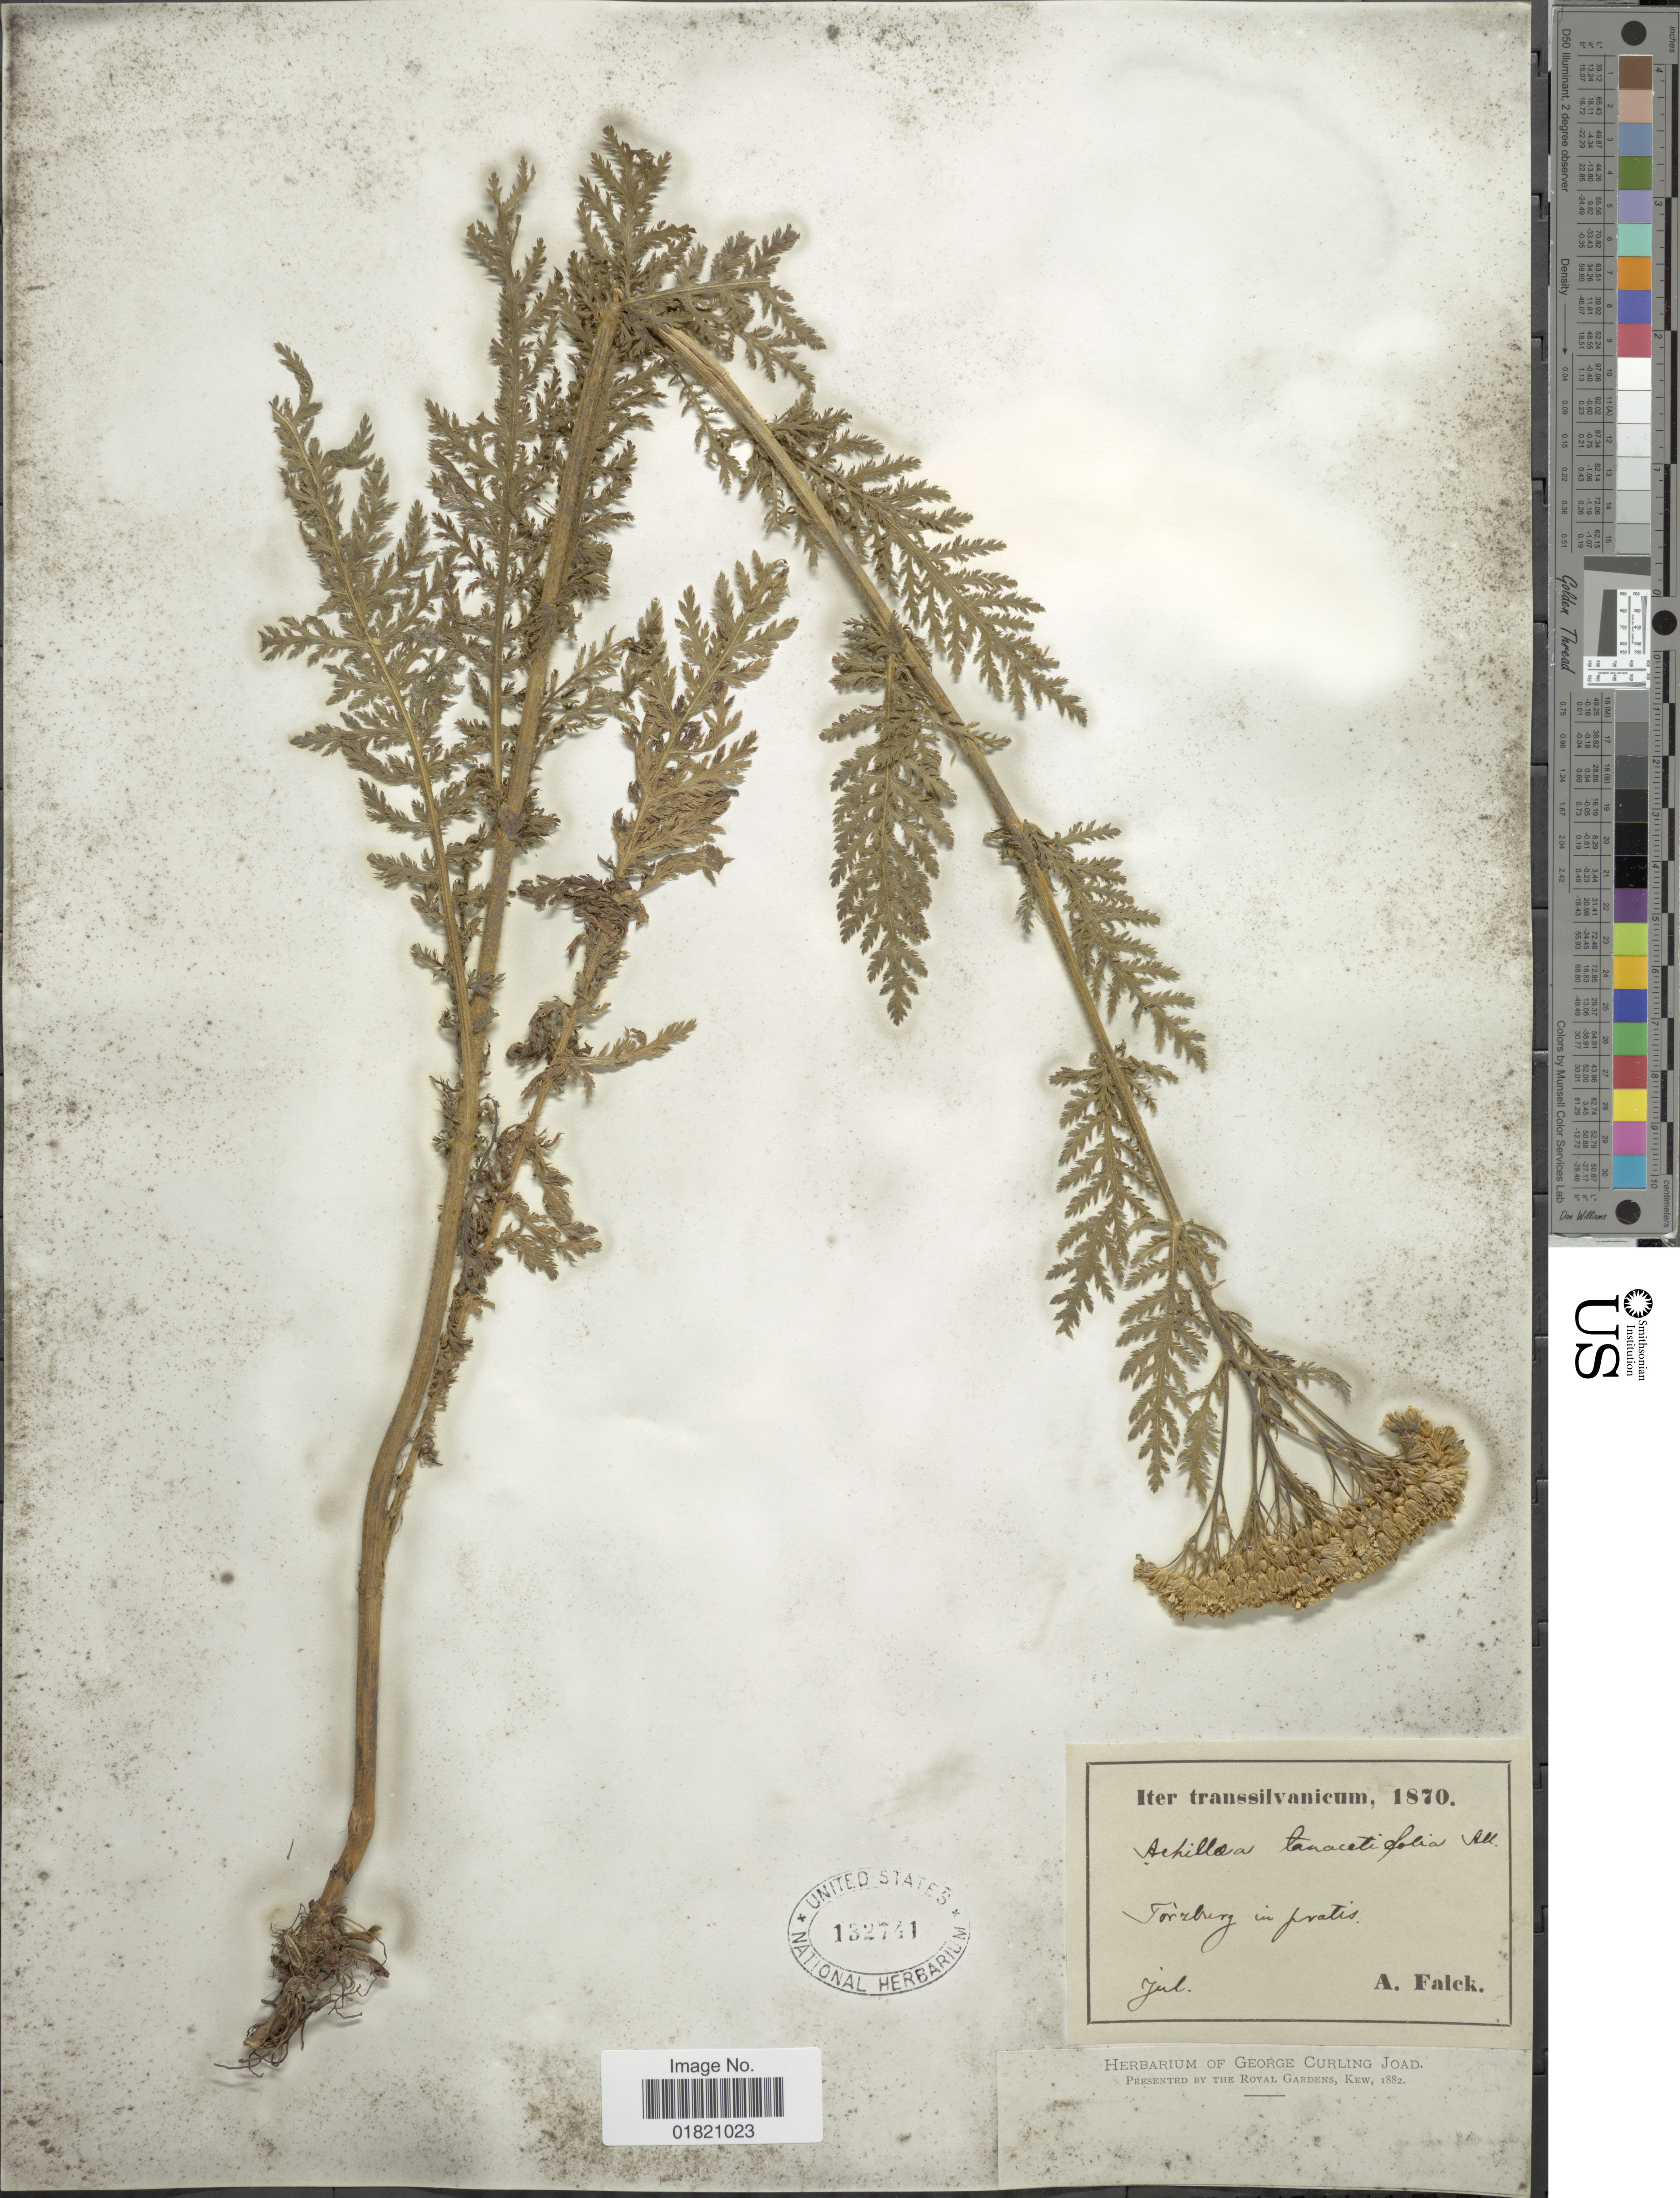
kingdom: Plantae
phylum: Tracheophyta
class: Magnoliopsida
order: Asterales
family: Asteraceae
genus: Achillea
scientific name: Achillea tanacetifolia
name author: All.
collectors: A. Falck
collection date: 1870-07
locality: Transsilvanicum. Torzberg [interpreted]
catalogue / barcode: US 132741